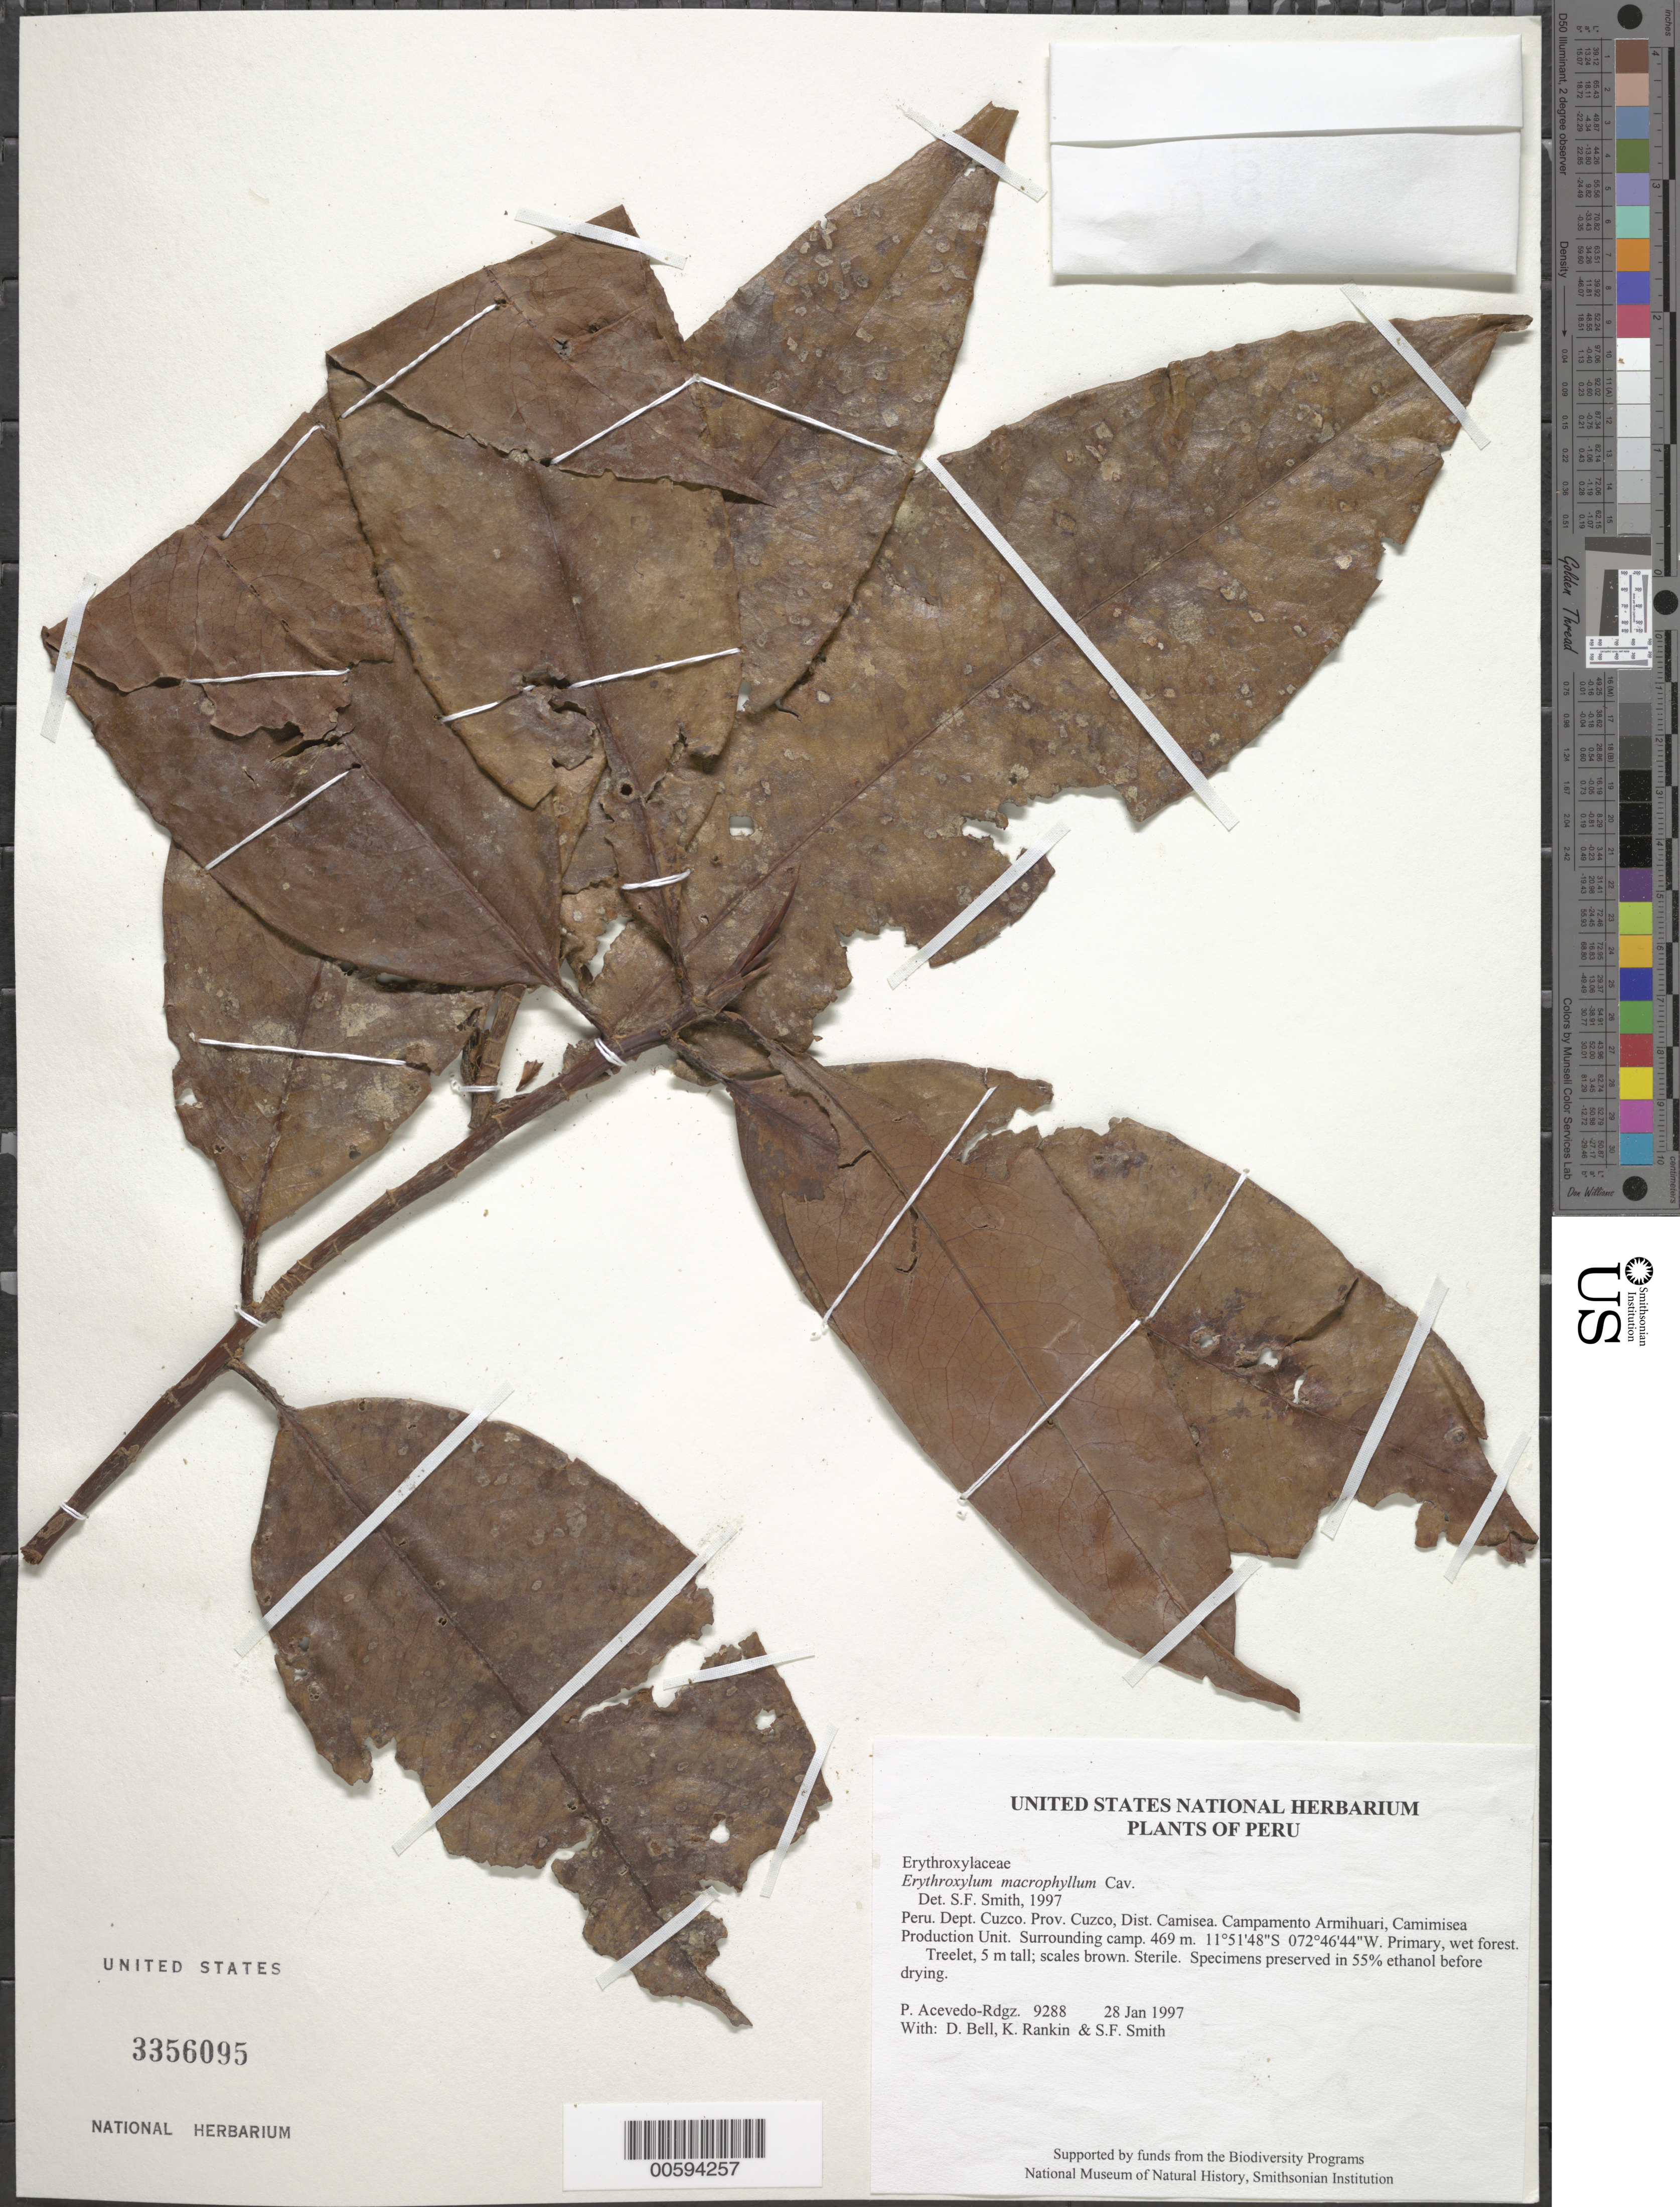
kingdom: Plantae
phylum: Tracheophyta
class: Magnoliopsida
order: Malpighiales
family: Erythroxylaceae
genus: Erythroxylum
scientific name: Erythroxylum macrophyllum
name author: Cav.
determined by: Smith, Stephen F., (US), NMNH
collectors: P. Acevedo-Rodr., D. A. Bell, K. B. Rankin & S.F. Smith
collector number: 9288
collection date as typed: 28 Jan 1997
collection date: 1997-01-28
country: Peru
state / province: Cusco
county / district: Cusco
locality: Districto Camisea, Campamento Armihuari, Camimisea Production Unit. Surrounding camp.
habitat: Primary, wet forest.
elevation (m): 469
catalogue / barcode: US 3356095